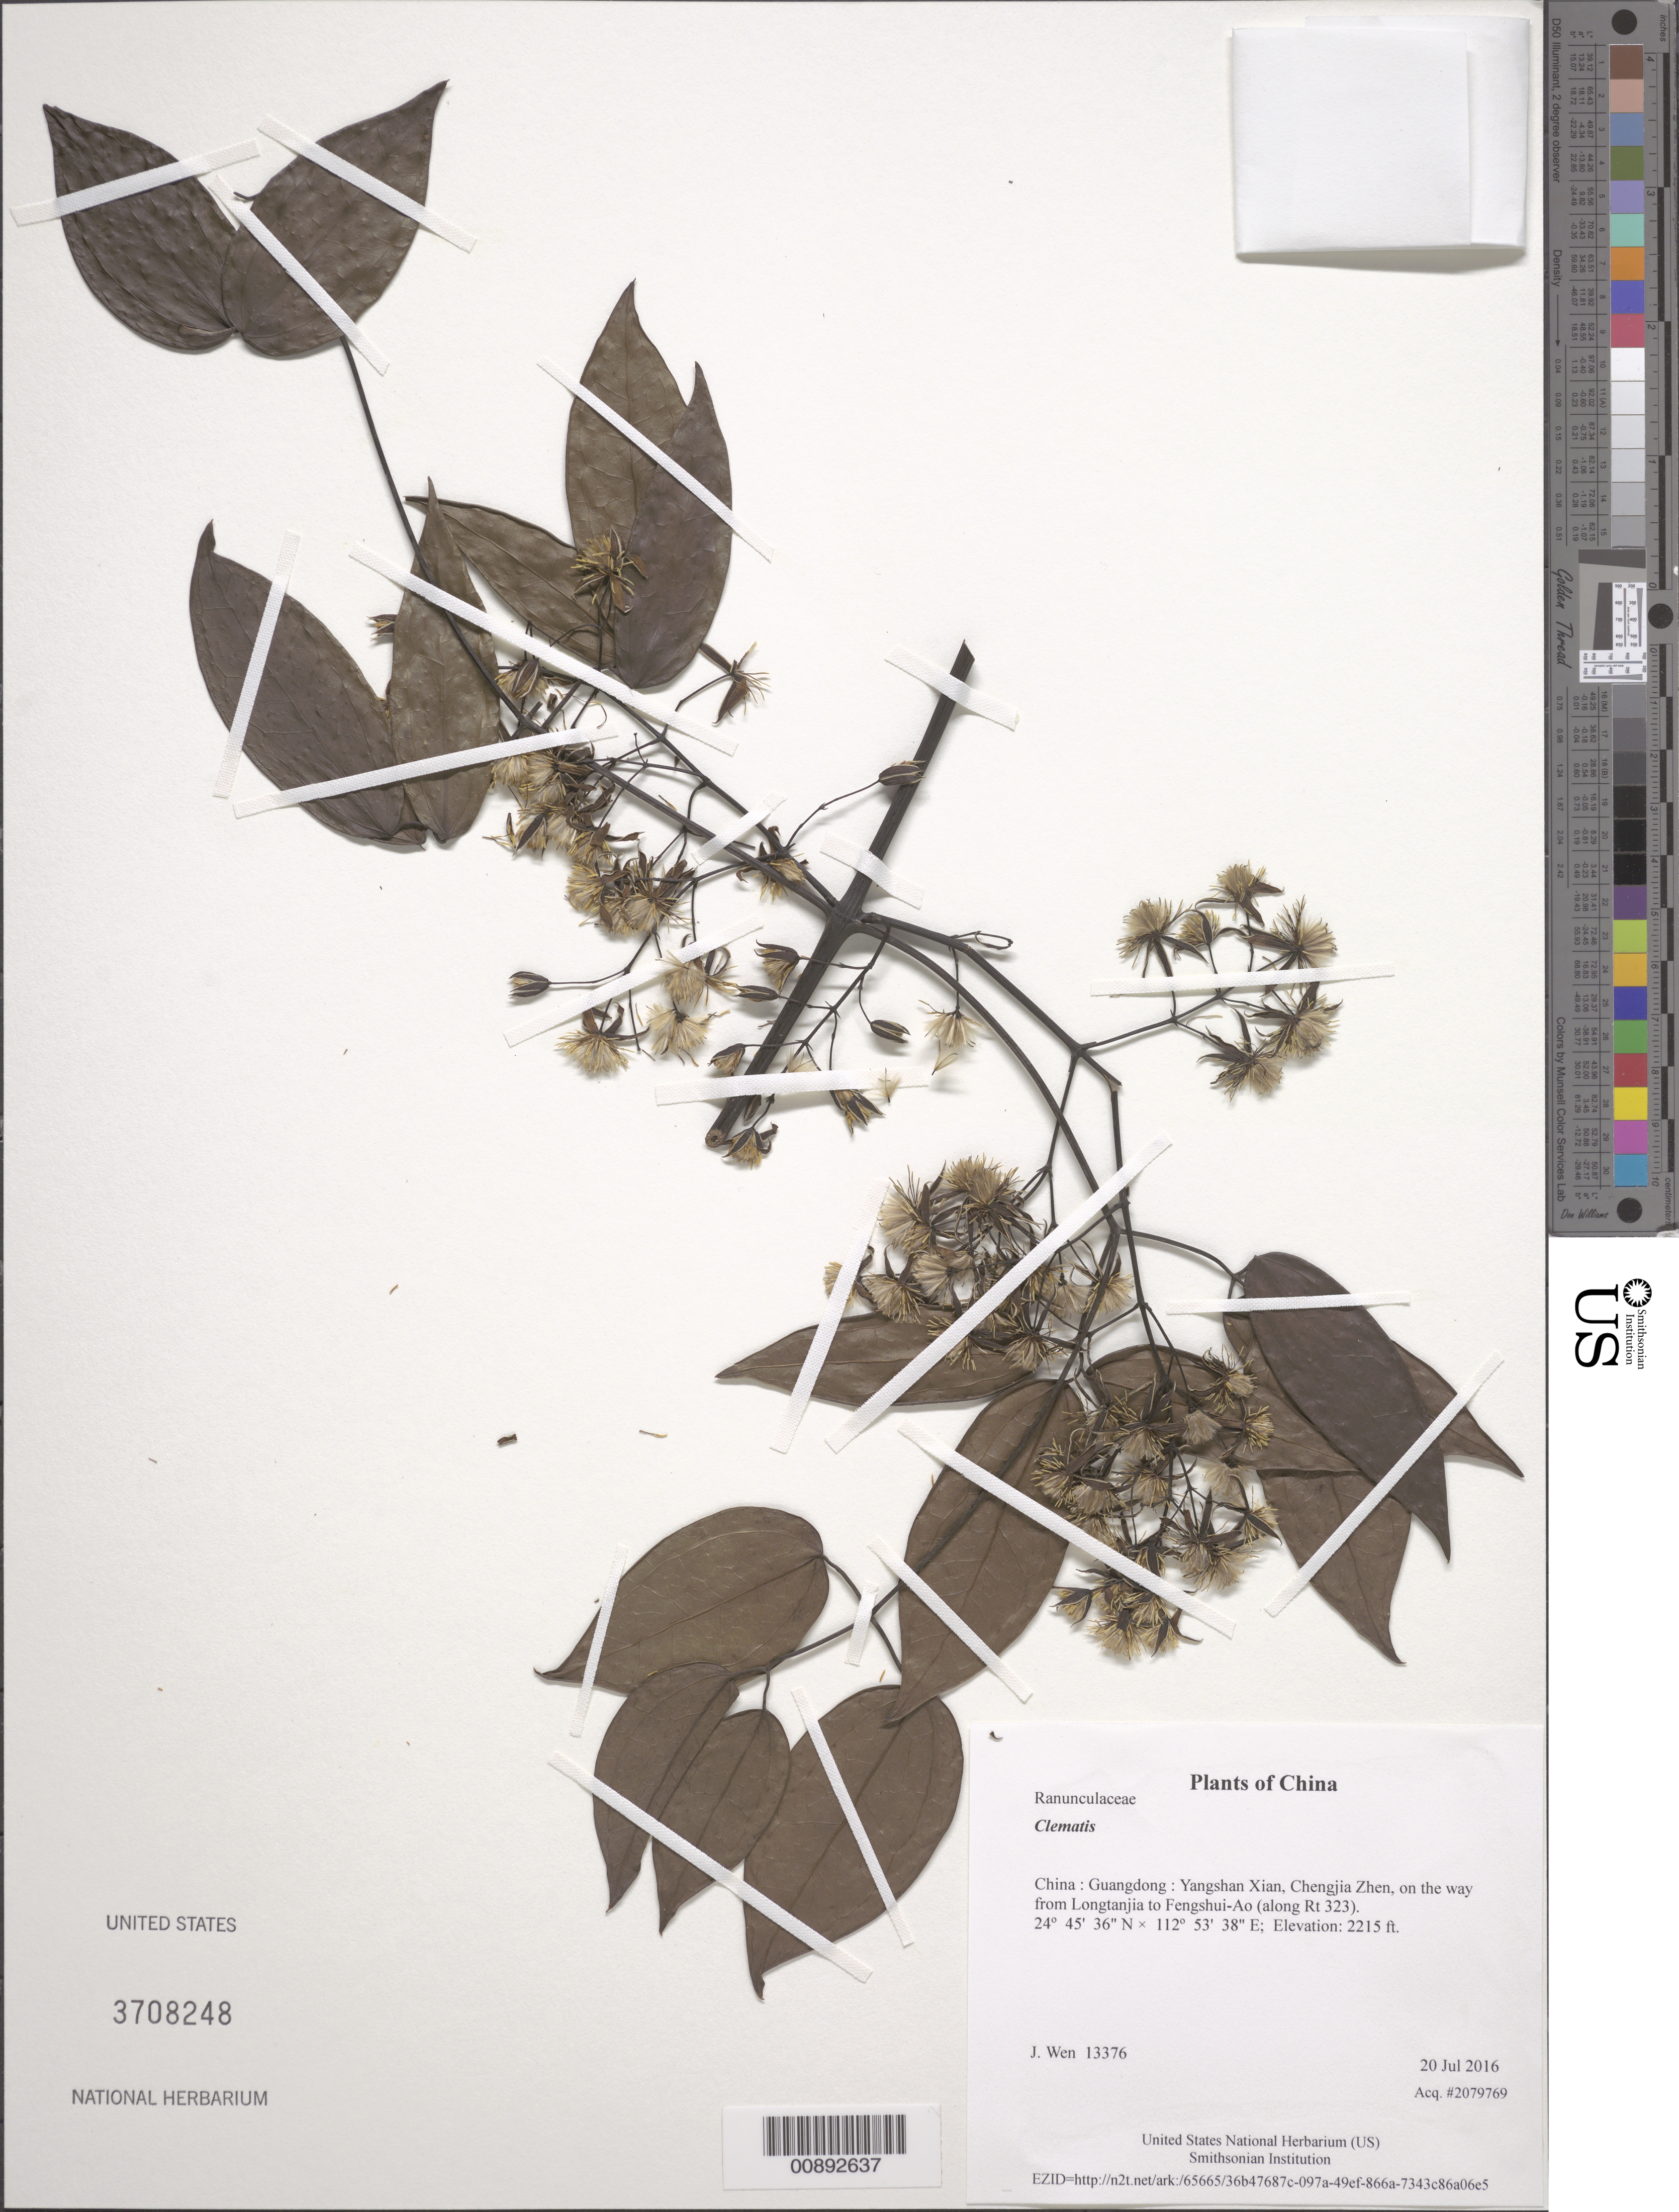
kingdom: Plantae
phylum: Tracheophyta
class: Magnoliopsida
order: Ranunculales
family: Ranunculaceae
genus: Clematis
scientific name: Clematis sp.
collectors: J. Wen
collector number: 13376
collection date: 2016-07-20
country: China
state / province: Guangdong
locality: Yangshan Xian, Chengjia Zhen, on the way from Longtanjia to Fengshui-Ao (along Rt 323)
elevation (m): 675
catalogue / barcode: US 3708248